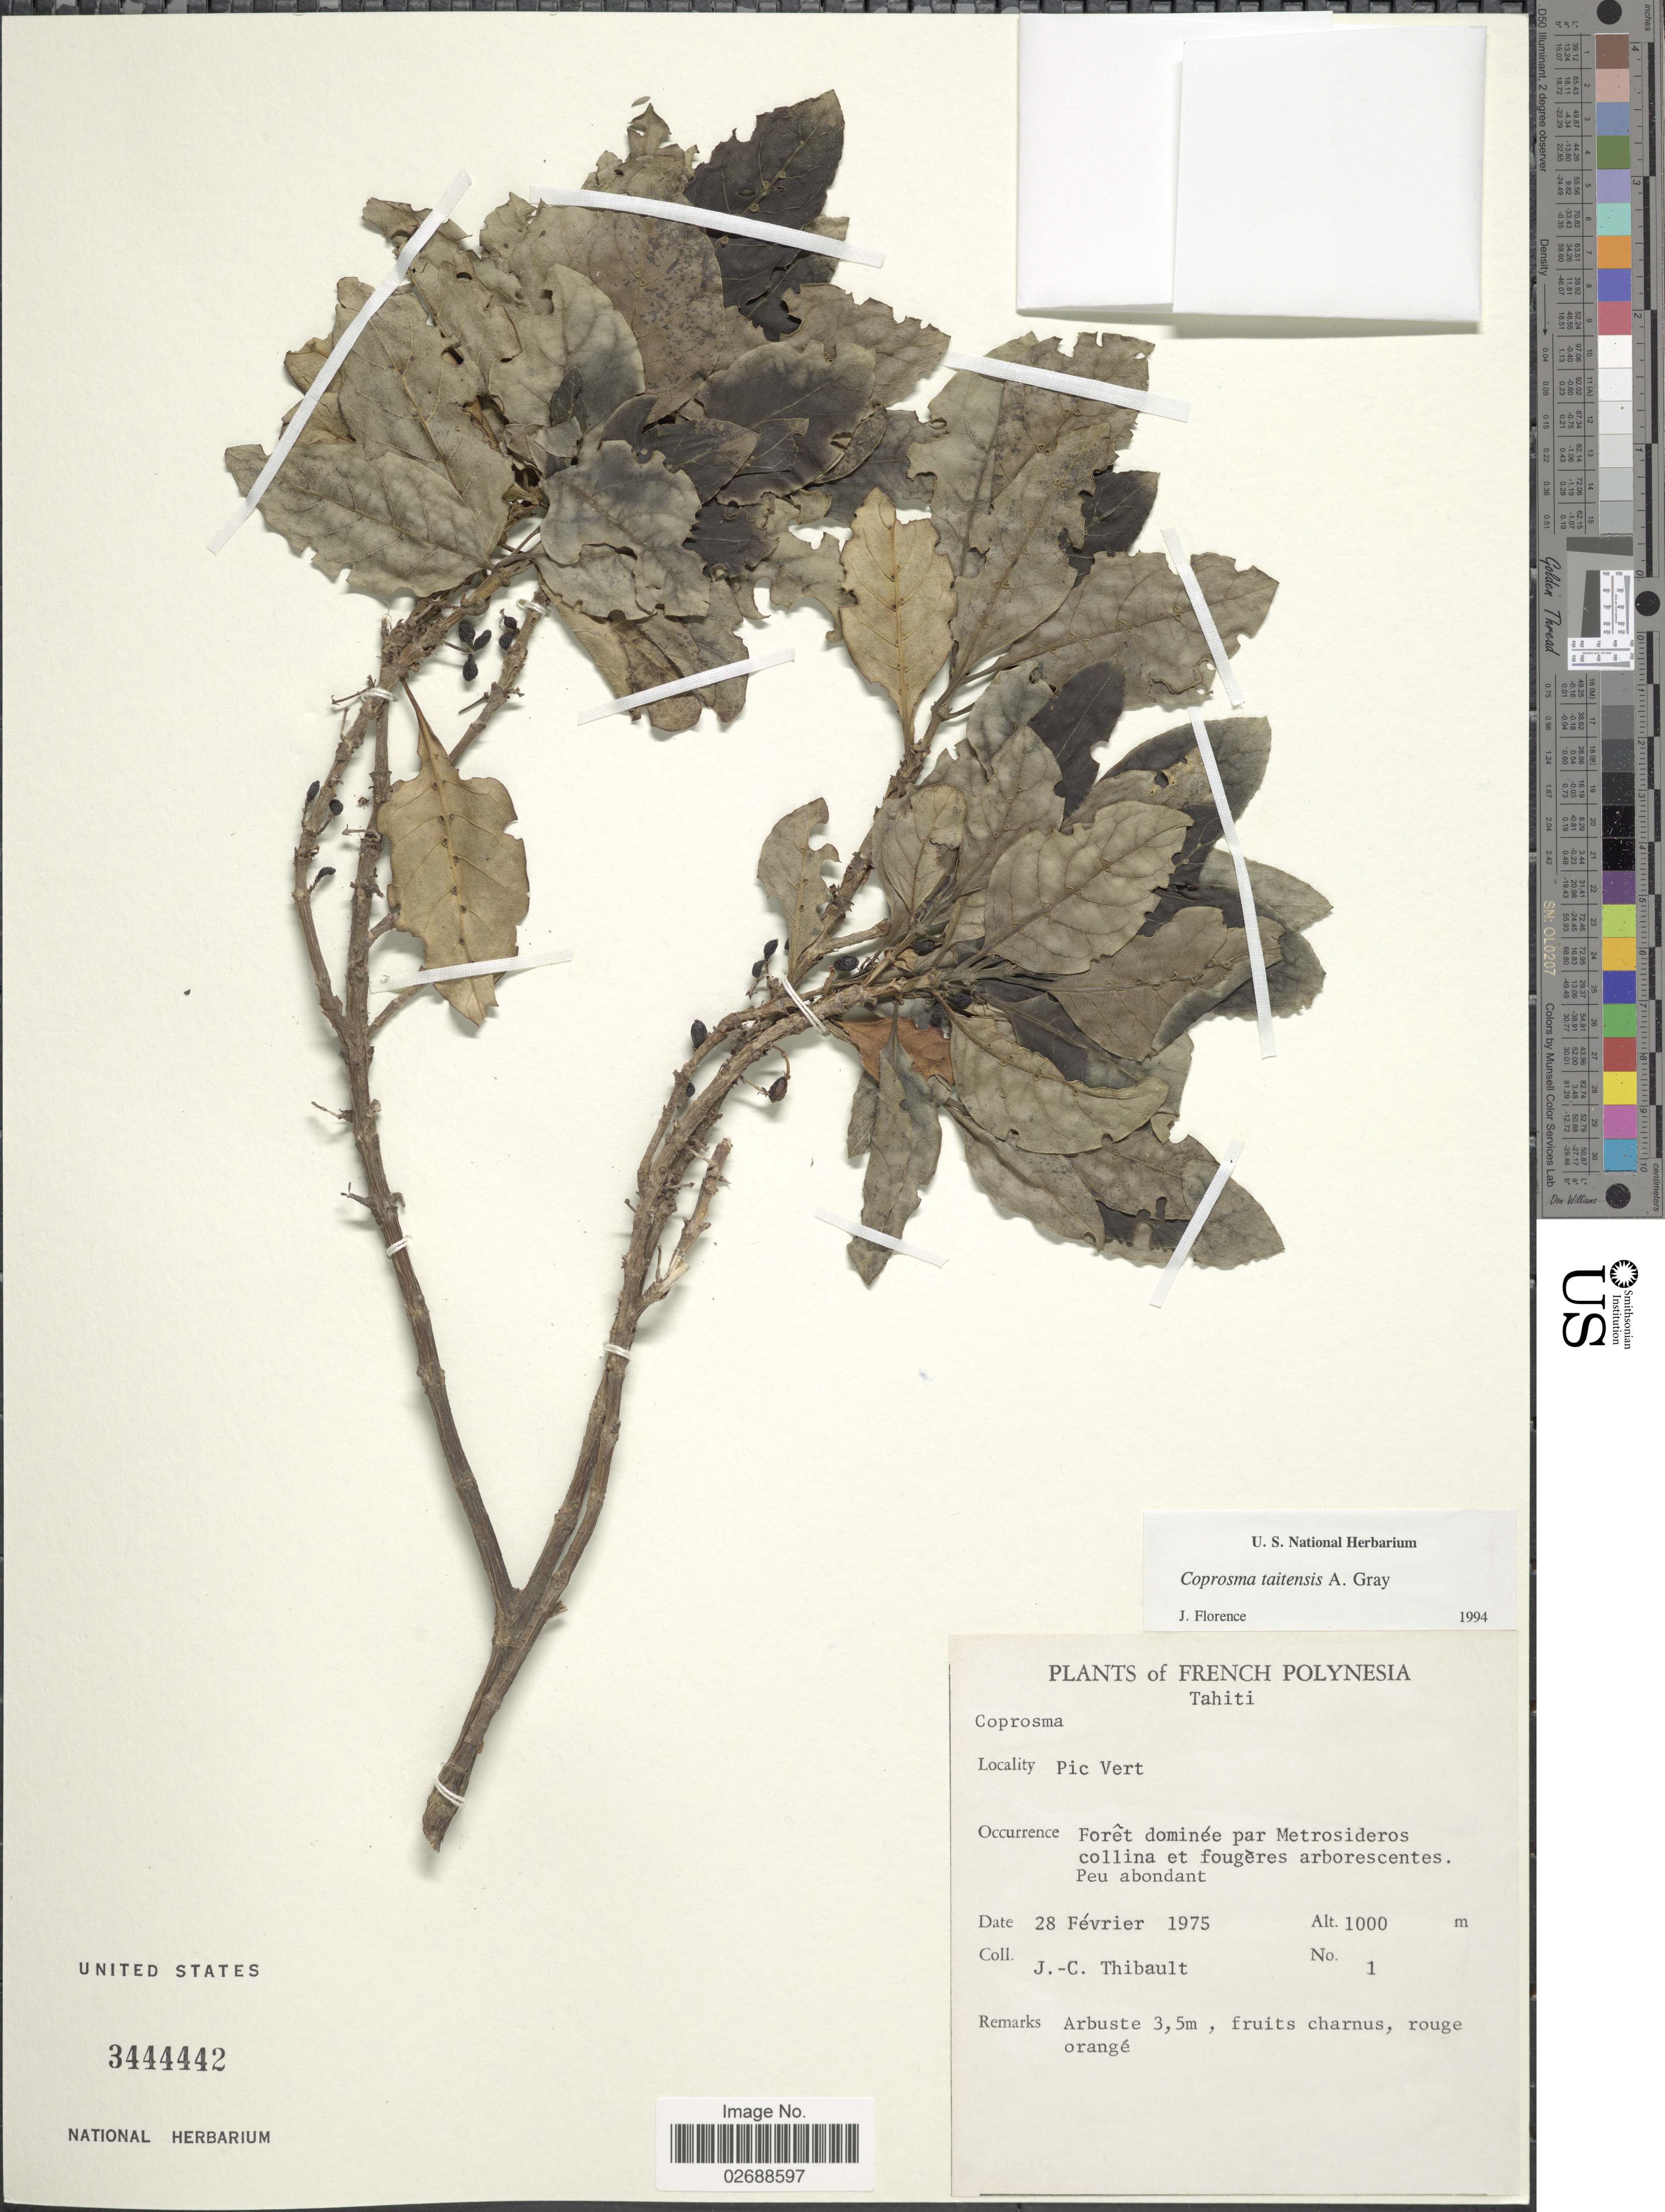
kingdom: Plantae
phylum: Tracheophyta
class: Magnoliopsida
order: Gentianales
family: Rubiaceae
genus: Coprosma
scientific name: Coprosma tahitensis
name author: A. Gray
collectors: J. Thibault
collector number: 1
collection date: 1975-02-28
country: French Polynesia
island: Tahiti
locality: Tahiti, Pic Vert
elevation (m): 1000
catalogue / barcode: US 3444442